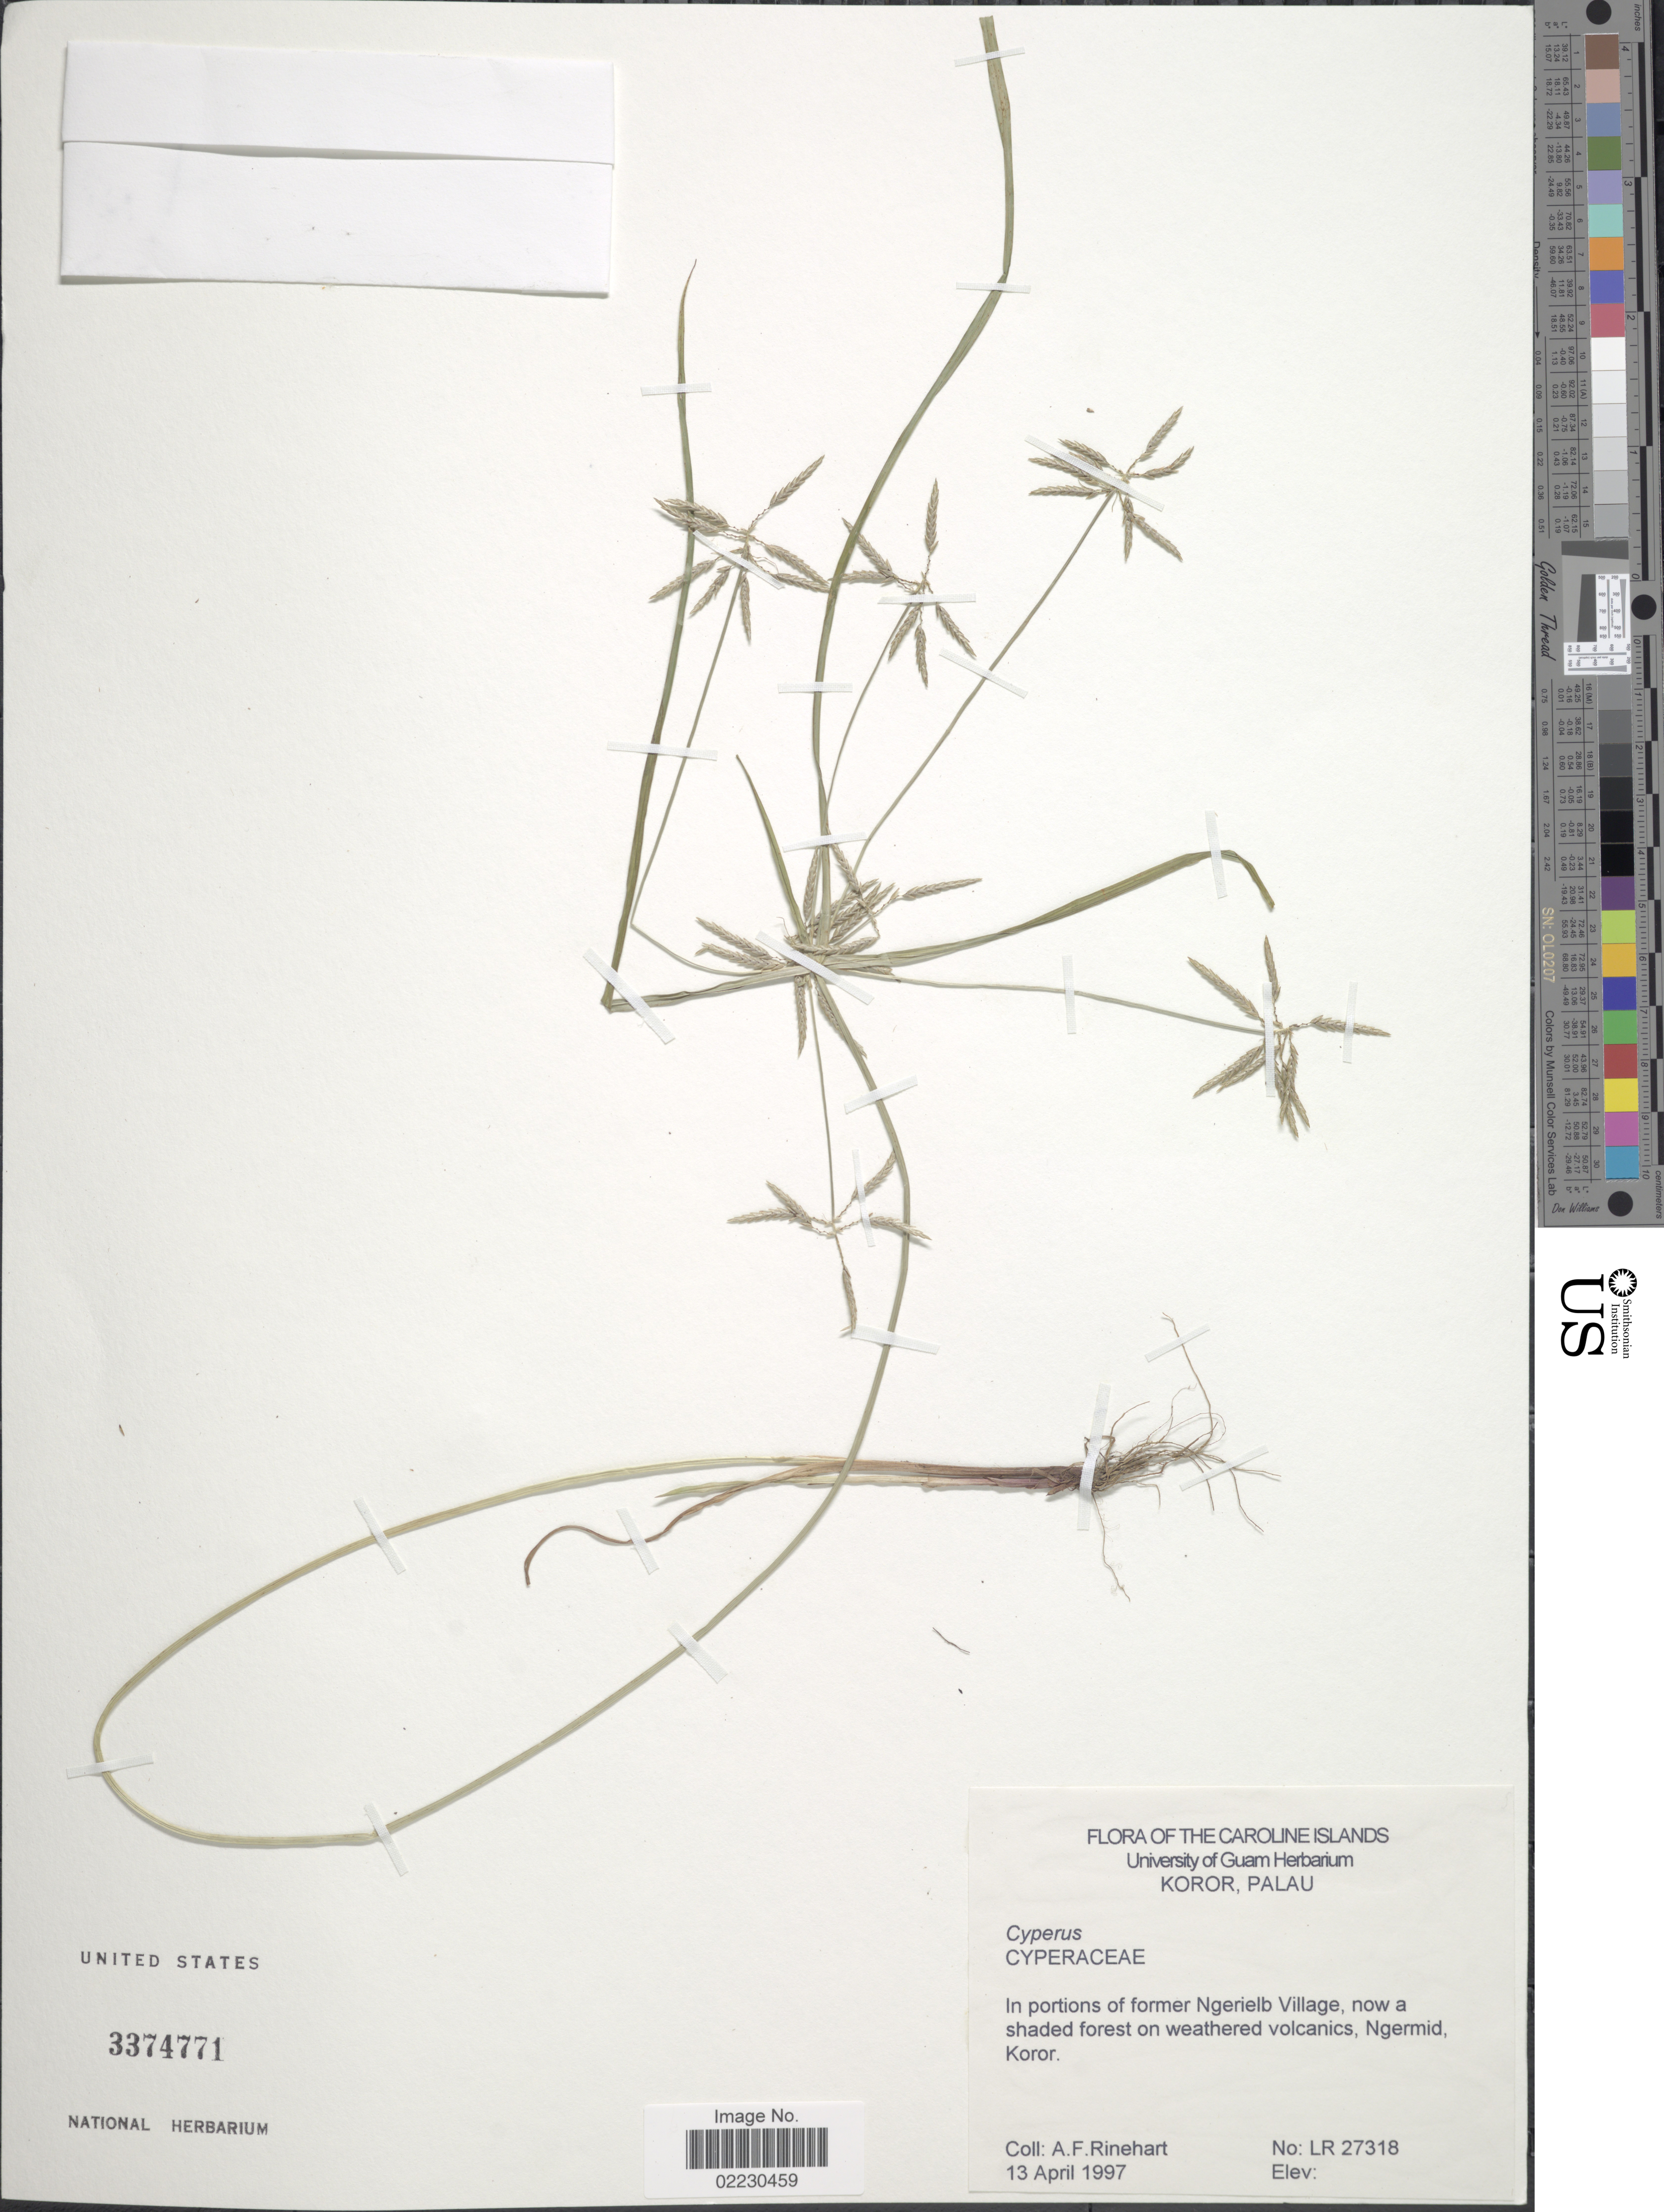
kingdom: Plantae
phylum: Tracheophyta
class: Liliopsida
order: Poales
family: Cyperaceae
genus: Cyperus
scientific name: Cyperus sphacelatus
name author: Rottb.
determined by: Strong, Mark T., (BOT), Smithsonian Institution - National Museum of Natural History (UNITED STATES)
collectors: A. Rinehart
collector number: LR27318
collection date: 1997-04-13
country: Palau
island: Oreor [Koror]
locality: Koror, Palau, In portions of former Ngerielb Village, now a shaded forest on weathered volcanics, Ngermid, Koror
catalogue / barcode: US 3374771